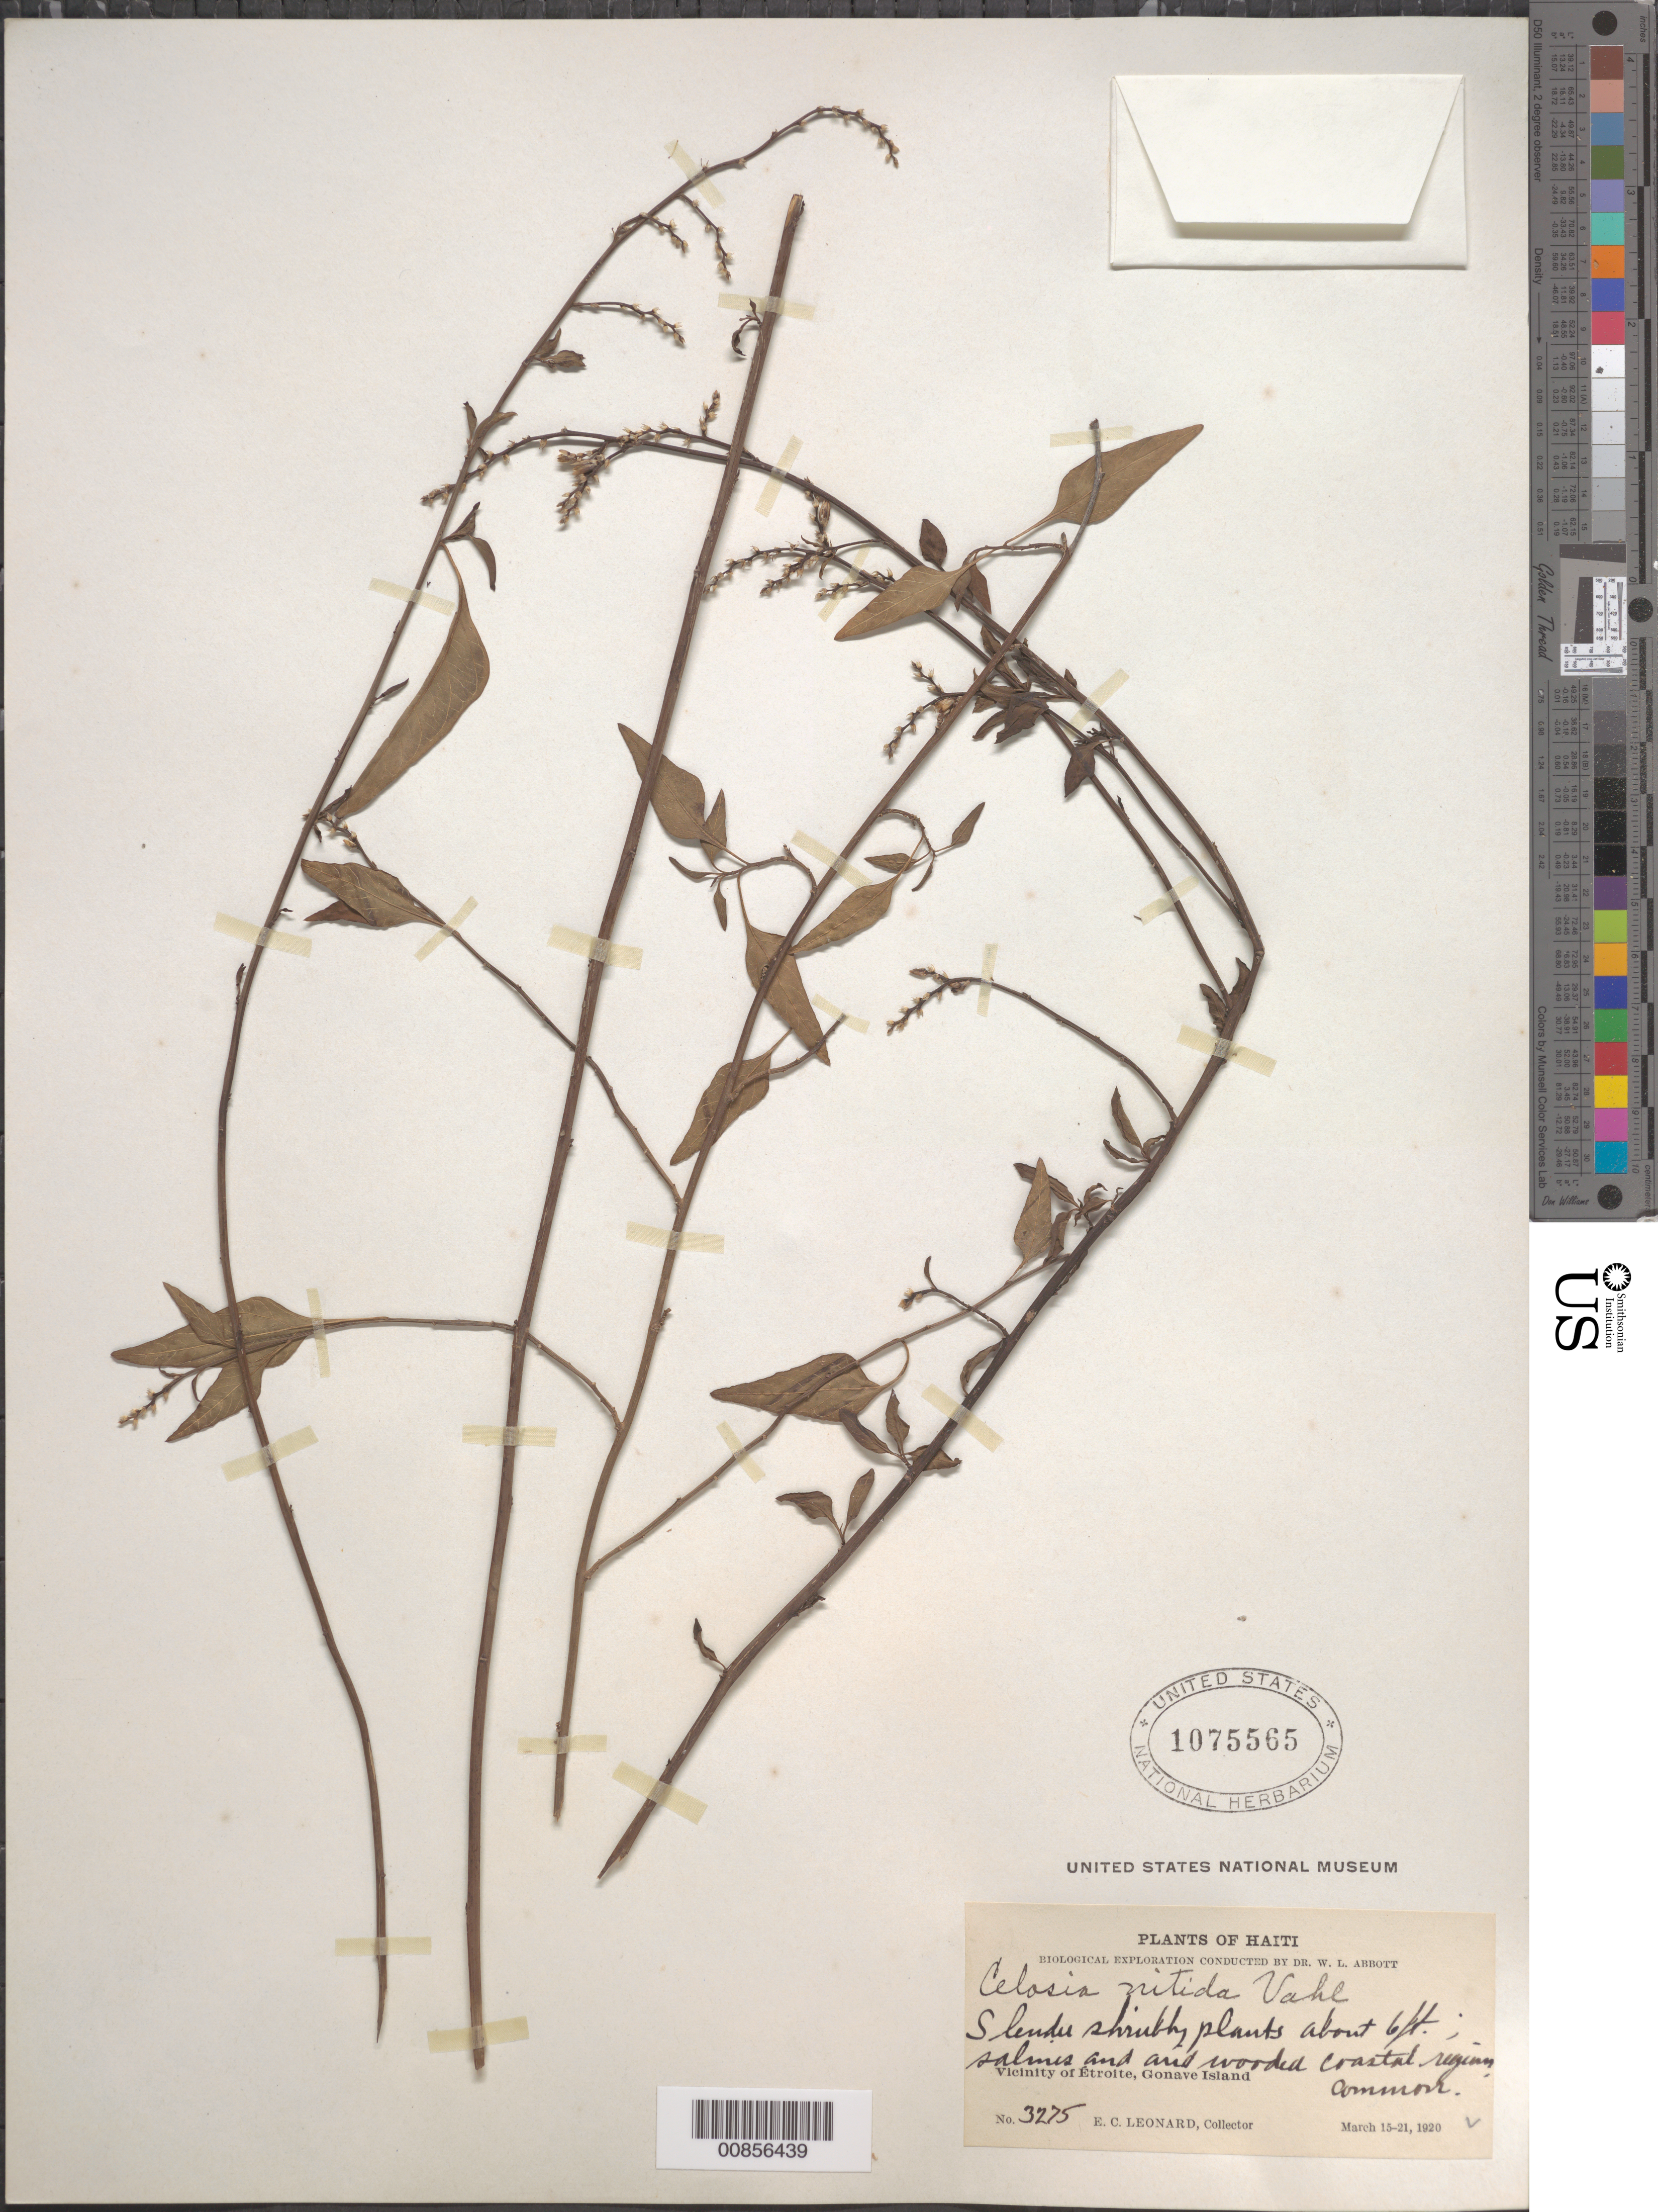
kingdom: Plantae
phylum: Tracheophyta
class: Magnoliopsida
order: Caryophyllales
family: Amaranthaceae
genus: Celosia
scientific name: Celosia nitida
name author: Vahl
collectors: E. C. Leonard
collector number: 3275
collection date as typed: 15 Mar 1920 to 21 Mar 1920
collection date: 1920-03-15/1920-03-21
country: Haiti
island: Gonave I.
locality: Vicinity of Étroite, Gonave Island.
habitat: Salines and arid wooded coastal region.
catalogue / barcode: US 1075565